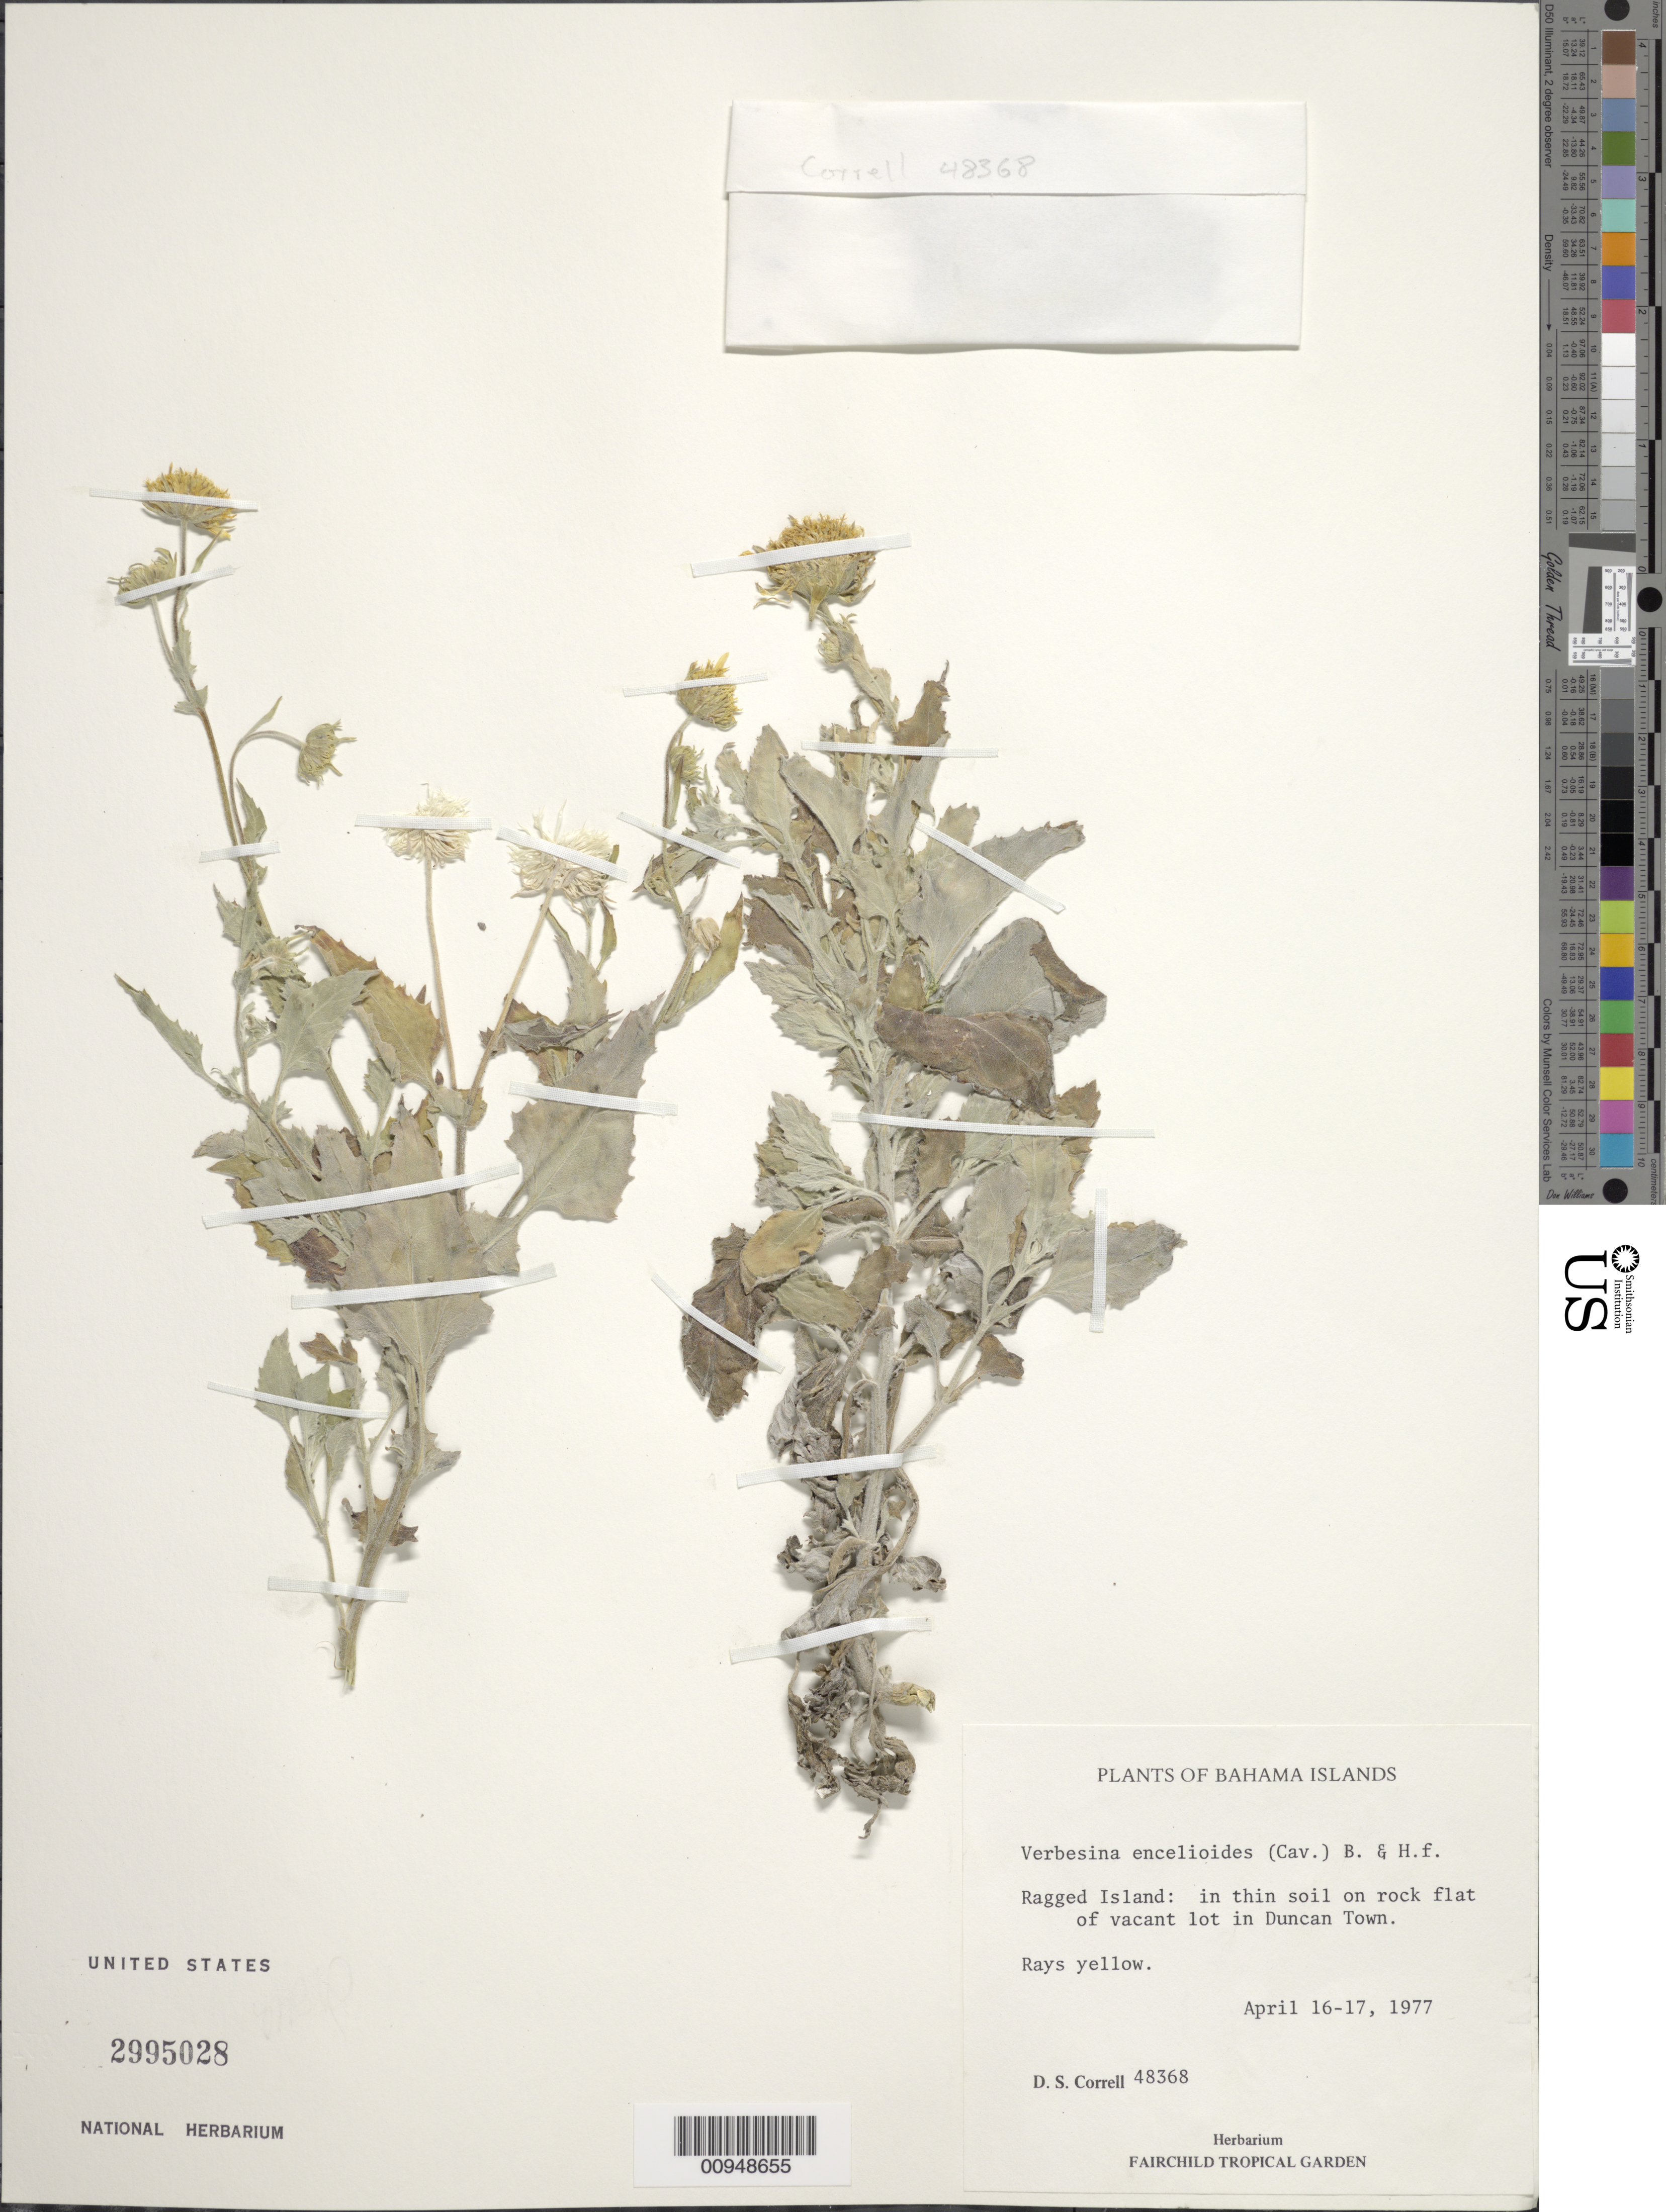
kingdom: Plantae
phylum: Tracheophyta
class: Magnoliopsida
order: Asterales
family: Asteraceae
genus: Verbesina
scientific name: Verbesina encelioides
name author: (Cav.) Benth. & Hook. ex A. Gray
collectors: D. S. Correll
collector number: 48368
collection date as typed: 16 Apr 1977 to 17 Apr 1977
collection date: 1977-04-16/1977-04-17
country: Bahamas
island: Ragged Island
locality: Vacant lot in Duncan Town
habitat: In thin soil on rock flat of vacant lot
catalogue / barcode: US 2995028